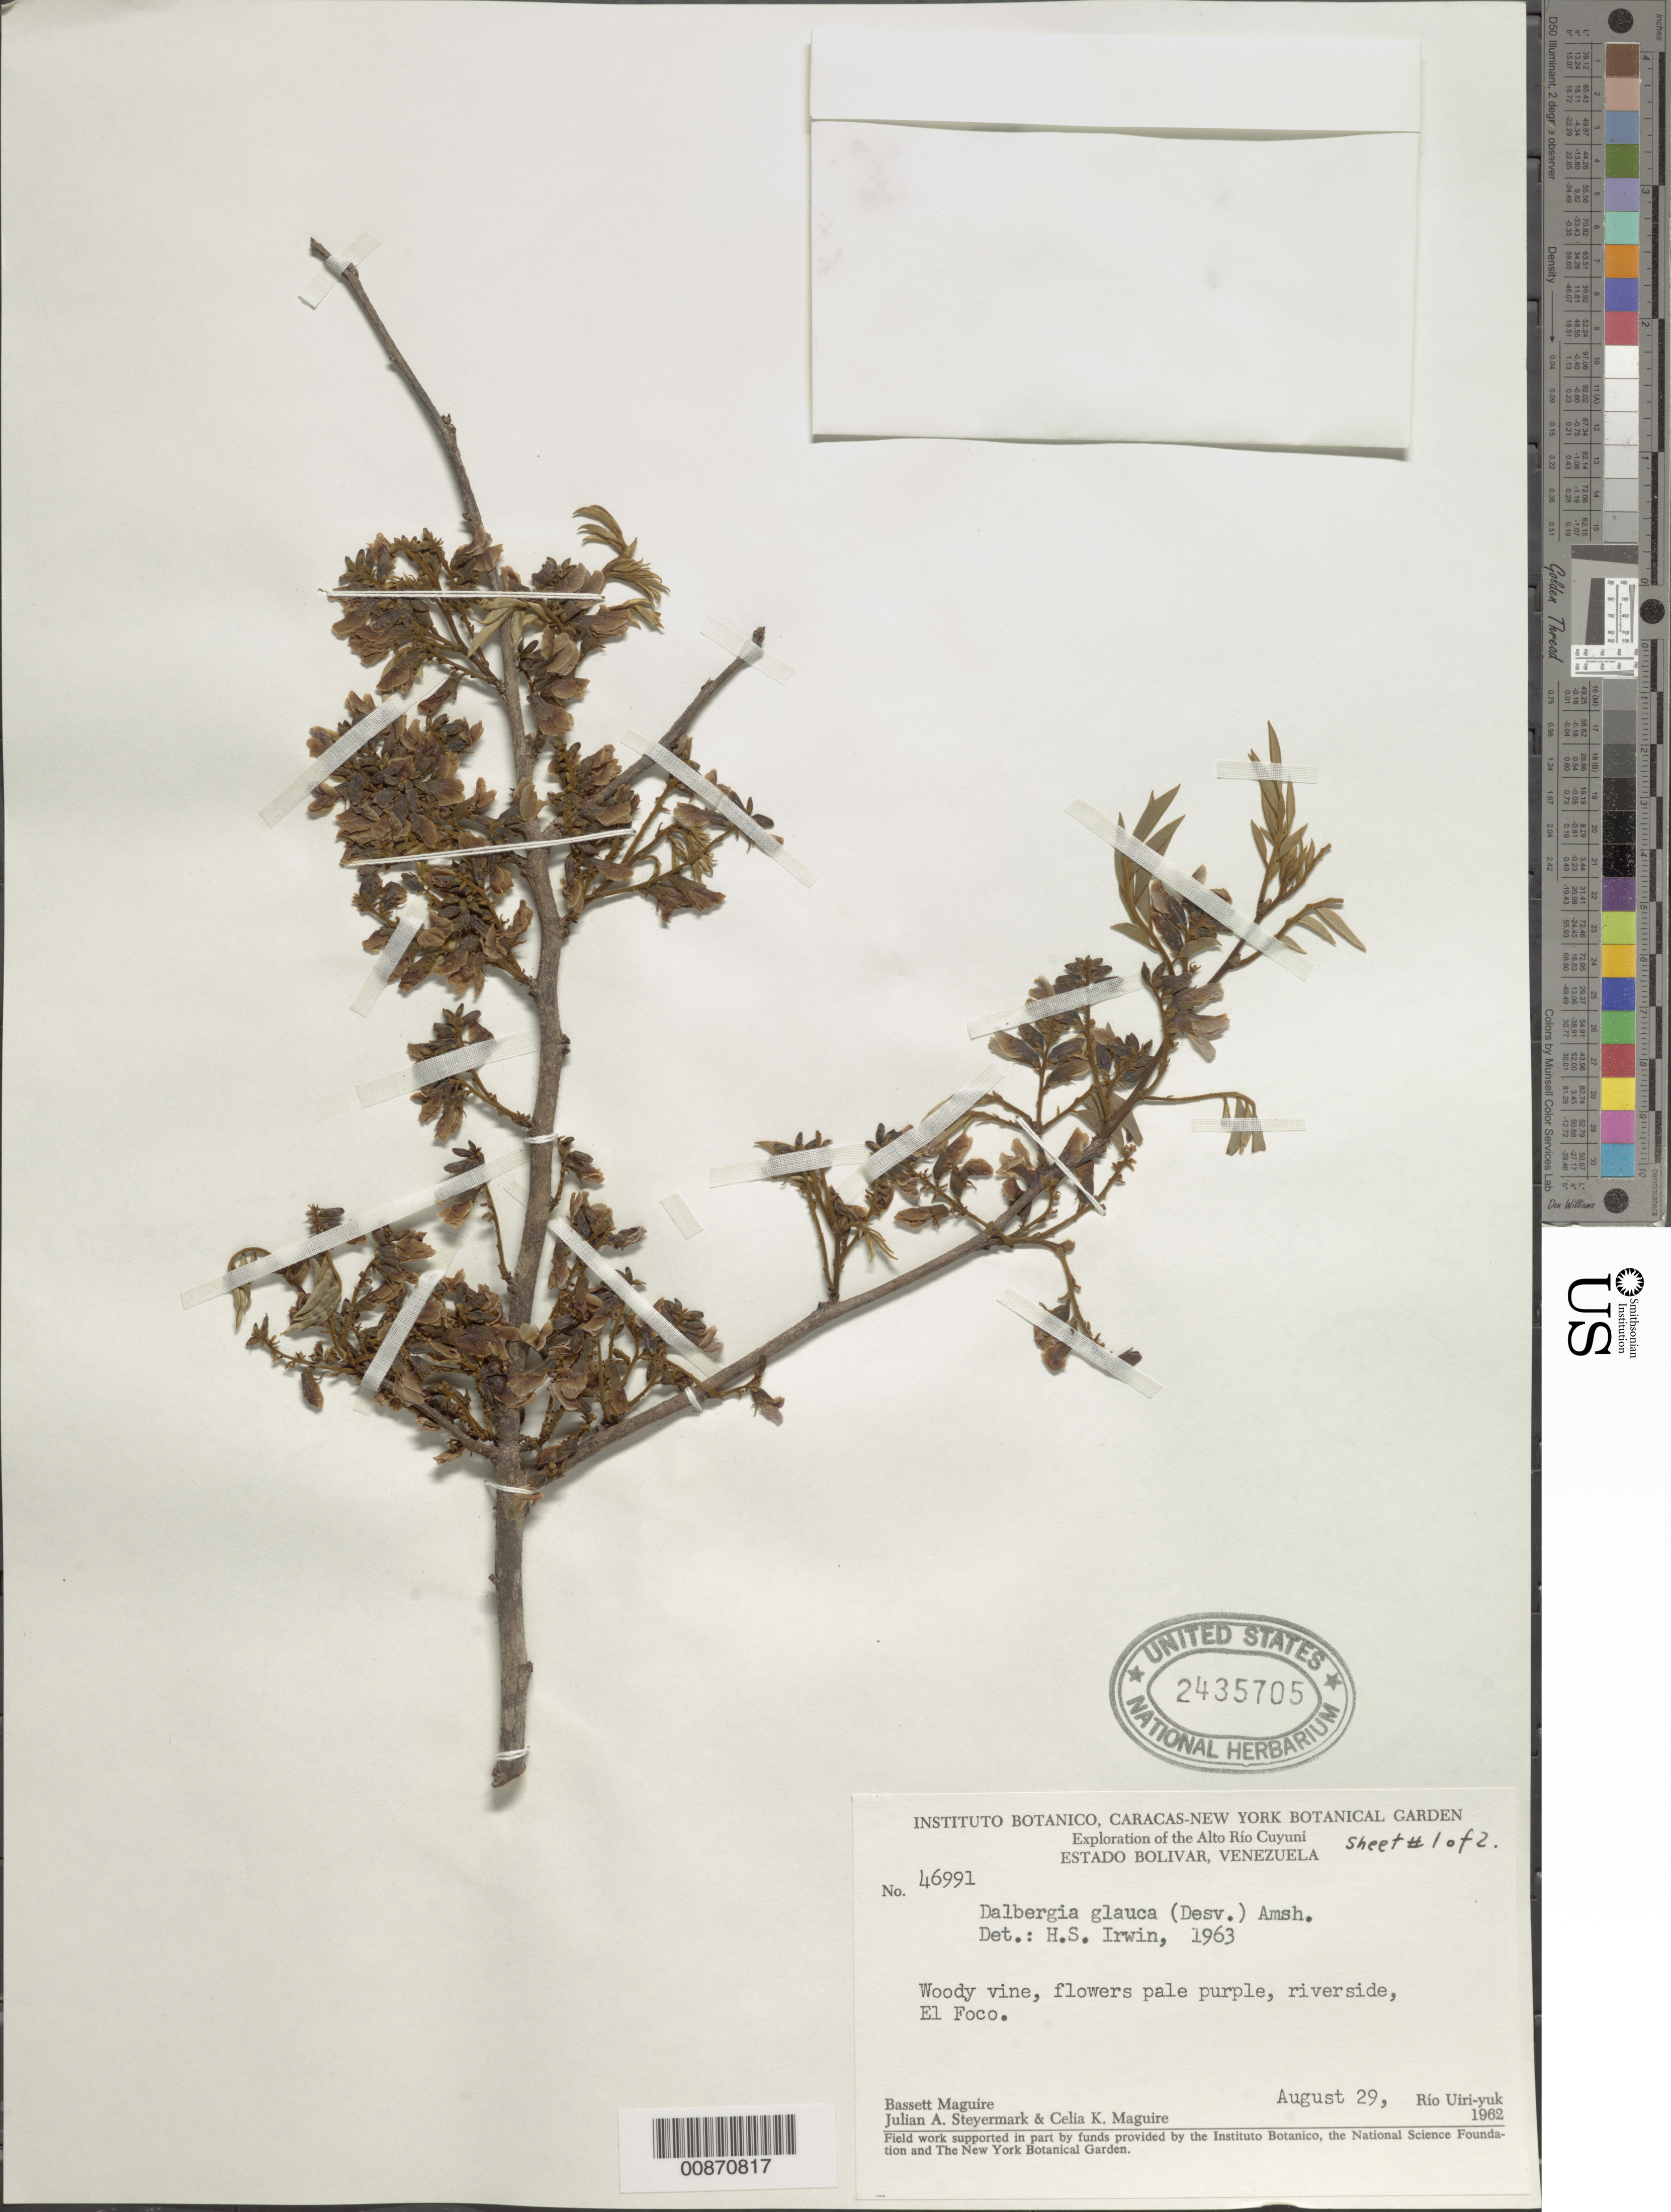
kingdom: Plantae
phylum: Tracheophyta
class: Magnoliopsida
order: Fabales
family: Fabaceae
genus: Dalbergia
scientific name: Dalbergia glauca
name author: (Desv.) Amshoff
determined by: Irwin, Howard S.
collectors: B. Maguire, J. Steyermark & C. K. Maguire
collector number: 46991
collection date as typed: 29-Aug-62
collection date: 1962-08-29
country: Venezuela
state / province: Bolívar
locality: Alto Río Cuyuni, El Foco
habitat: Riverside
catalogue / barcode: US 2435705